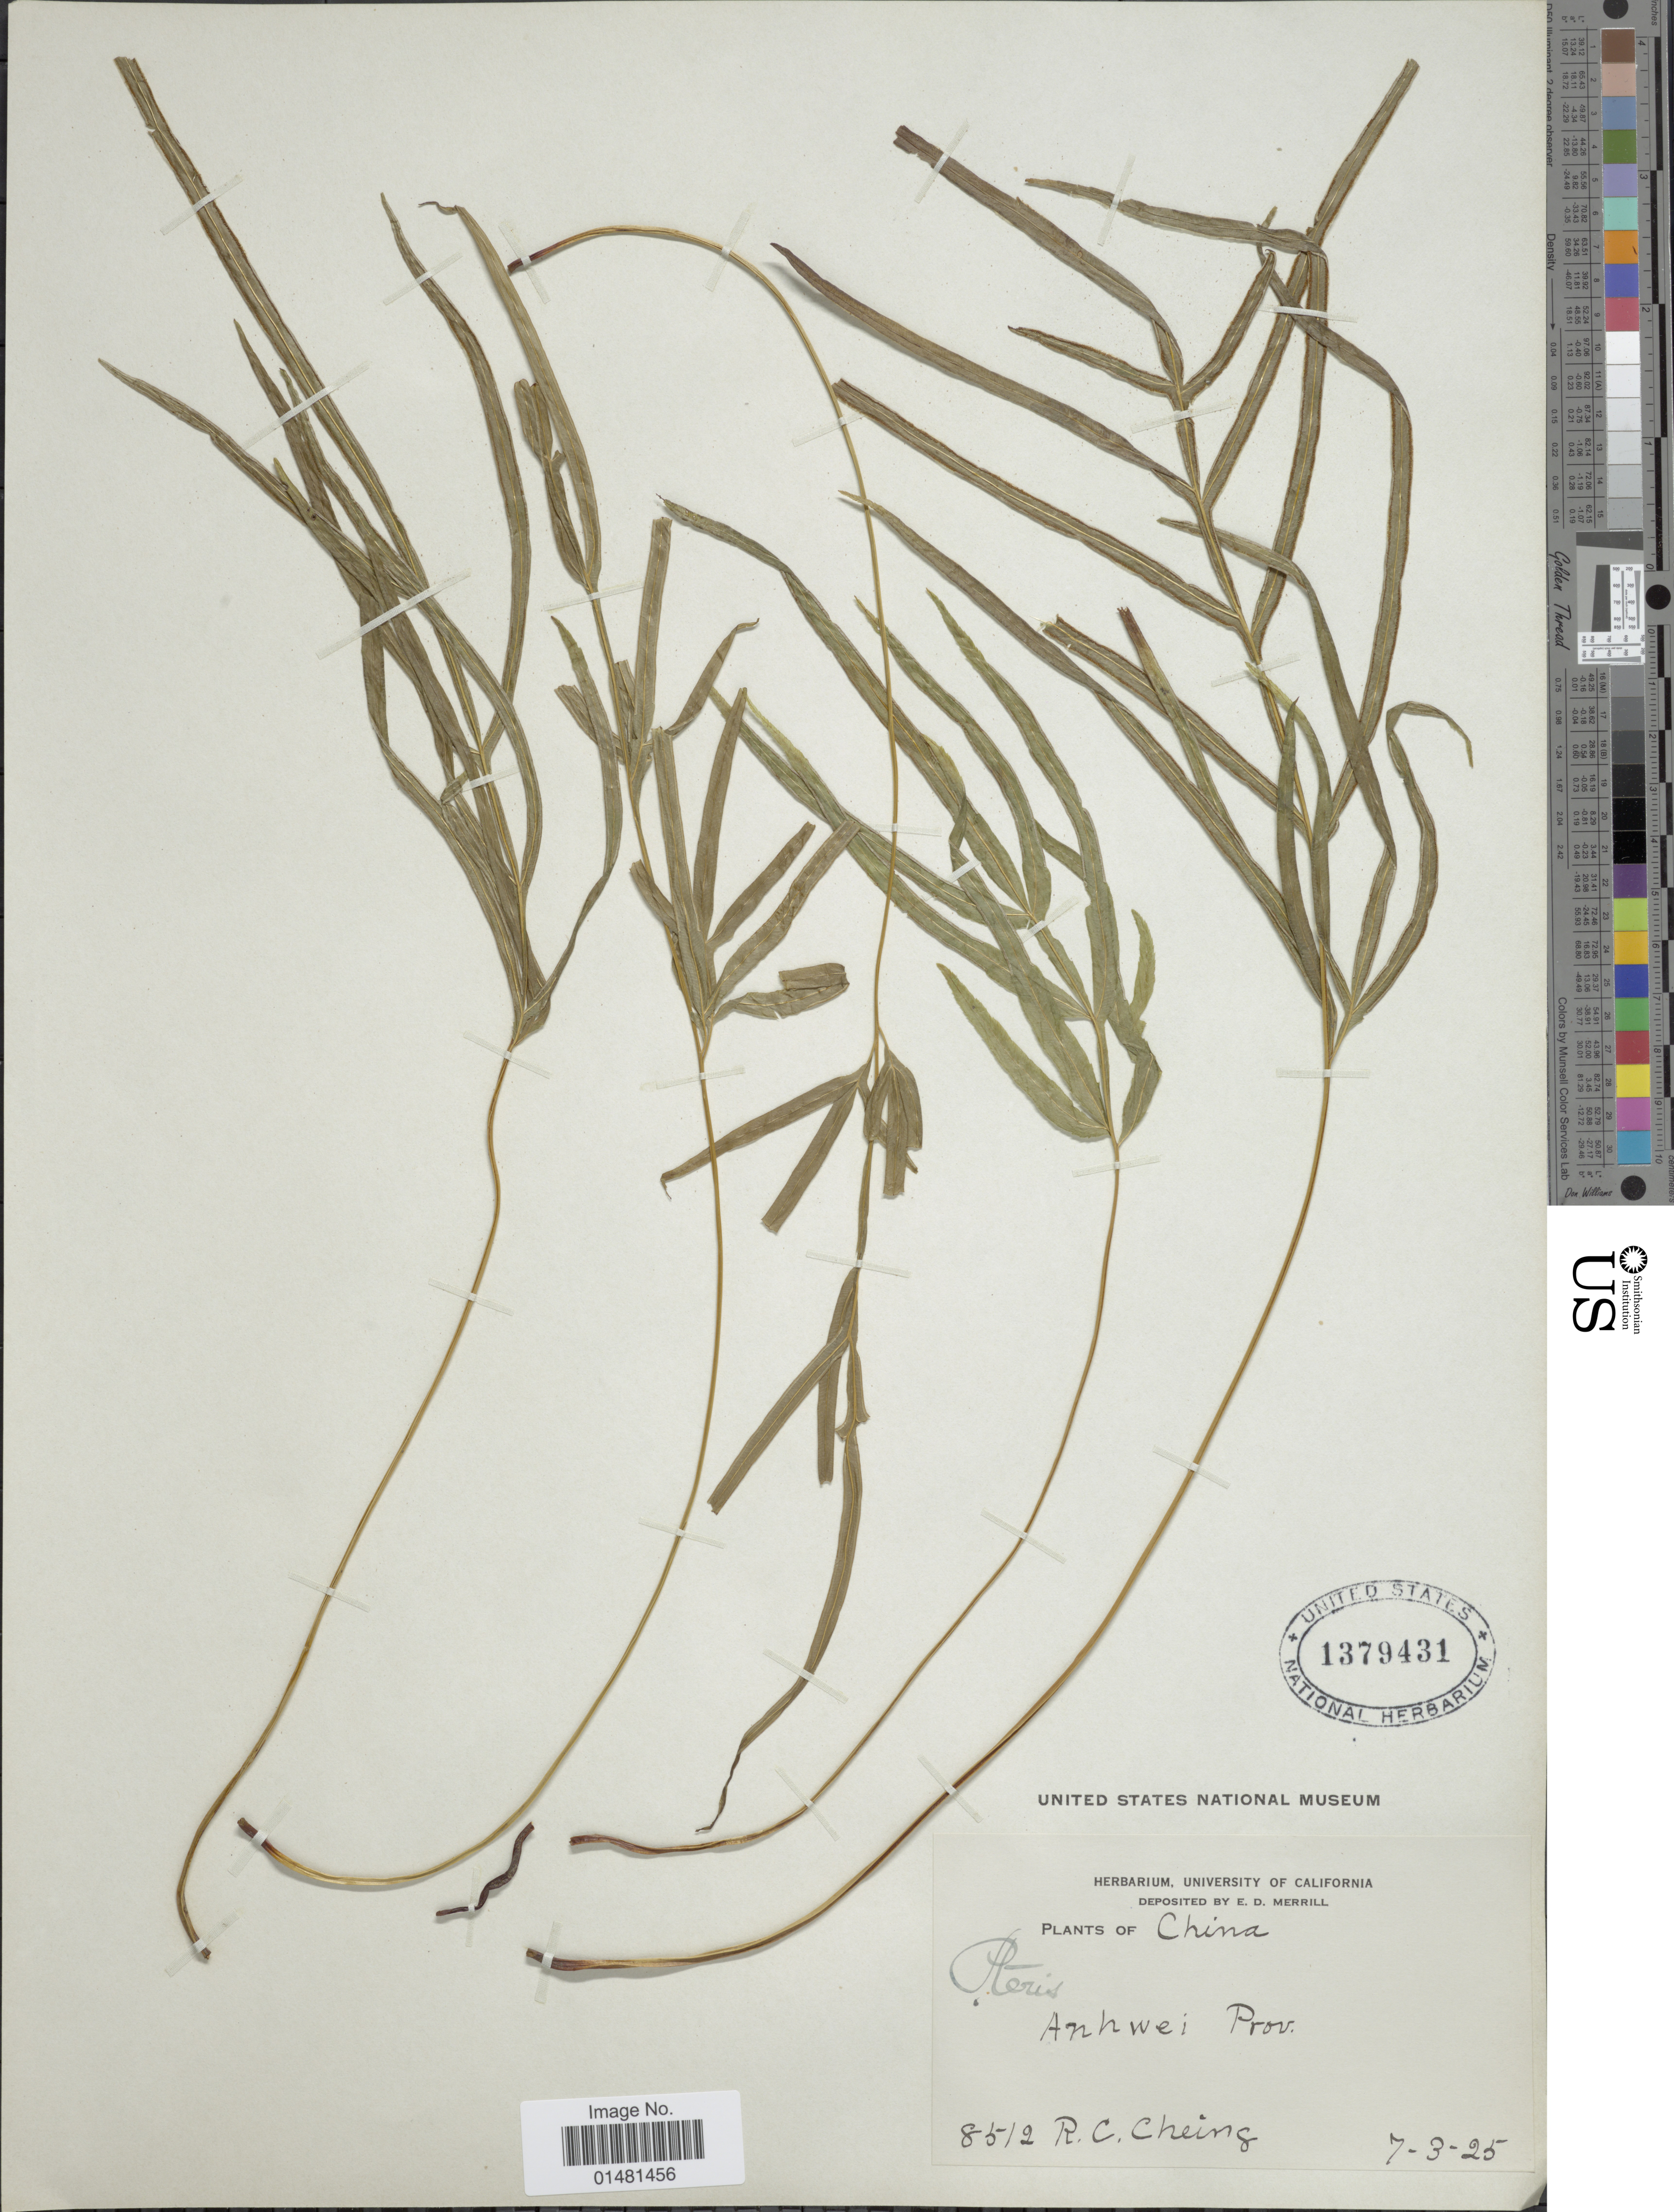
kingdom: Plantae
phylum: Tracheophyta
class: Polypodiopsida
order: Polypodiales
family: Pteridaceae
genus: Pteris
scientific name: Pteris sp.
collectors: R. C. Ching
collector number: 8512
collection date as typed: Transcribed d/m/y: 7/3/25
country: China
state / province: Anhui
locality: Anhwei Prov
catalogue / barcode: US 1379431